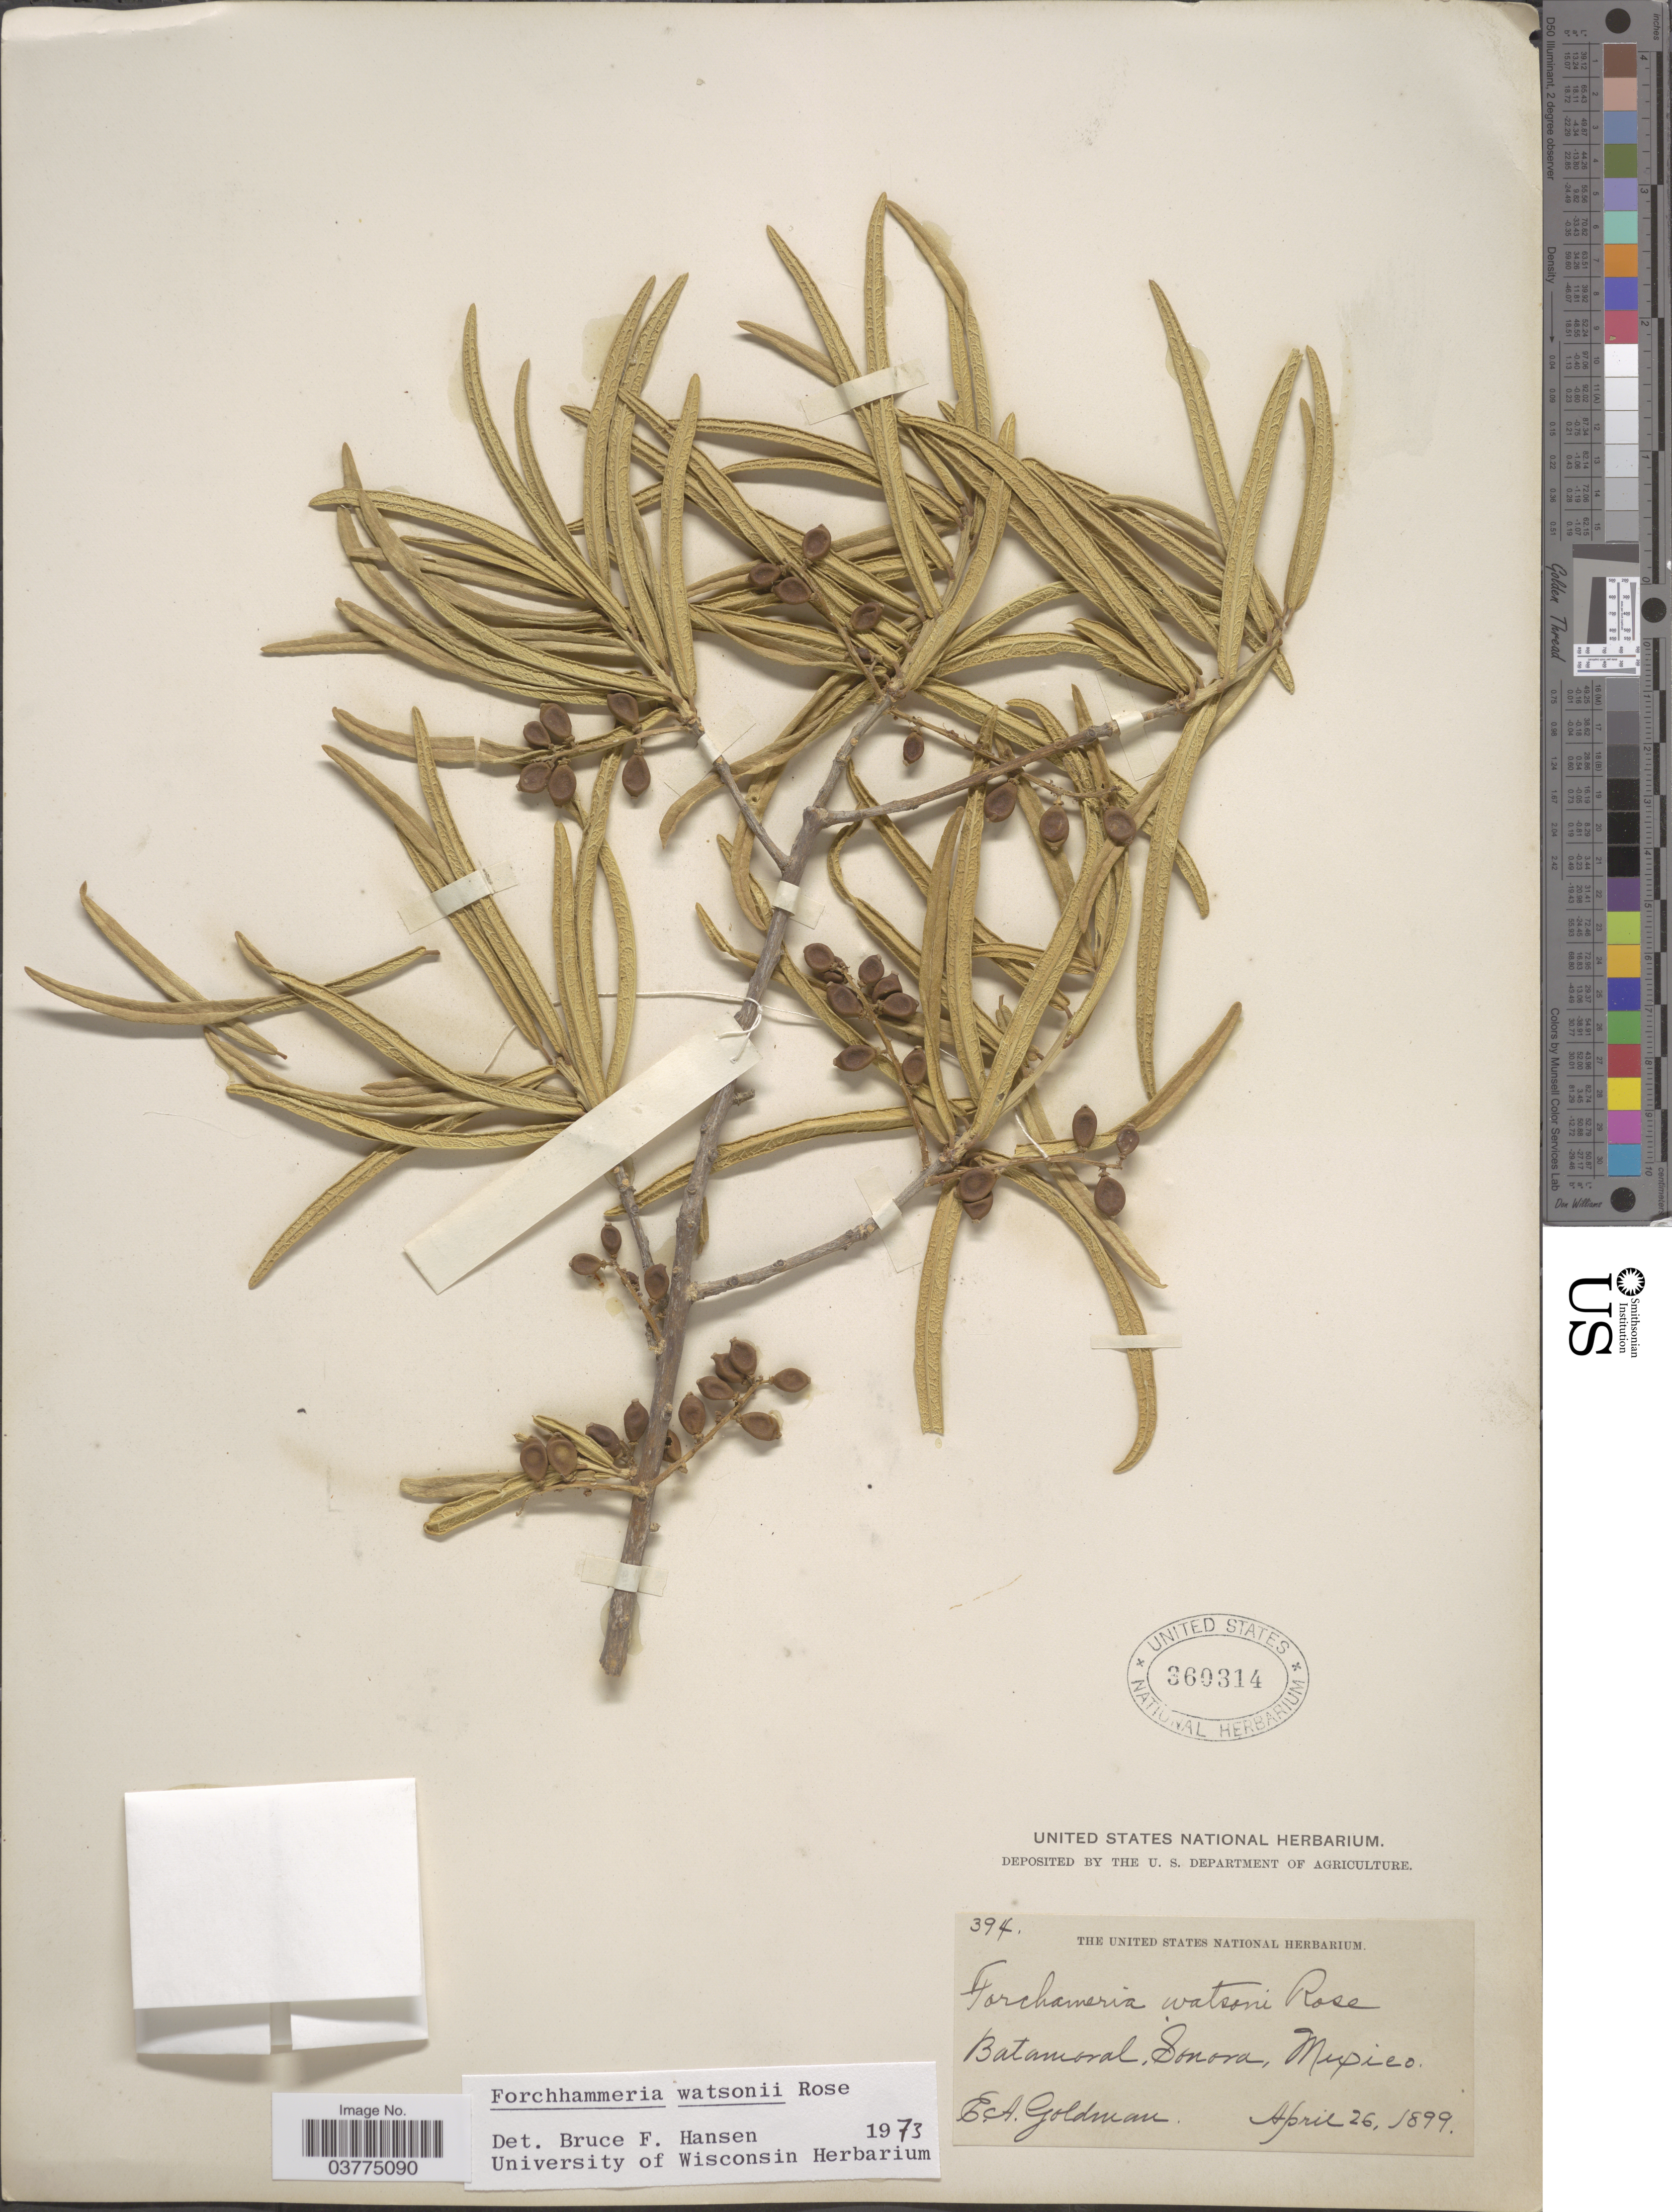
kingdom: Plantae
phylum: Tracheophyta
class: Magnoliopsida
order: Brassicales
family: Stixaceae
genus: Forchhammeria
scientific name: Forchhammeria watsonii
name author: Rose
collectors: E. A. Goldman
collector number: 394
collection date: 1899-04-26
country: Mexico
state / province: Sonora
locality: Batamoral.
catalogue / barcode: US 360314